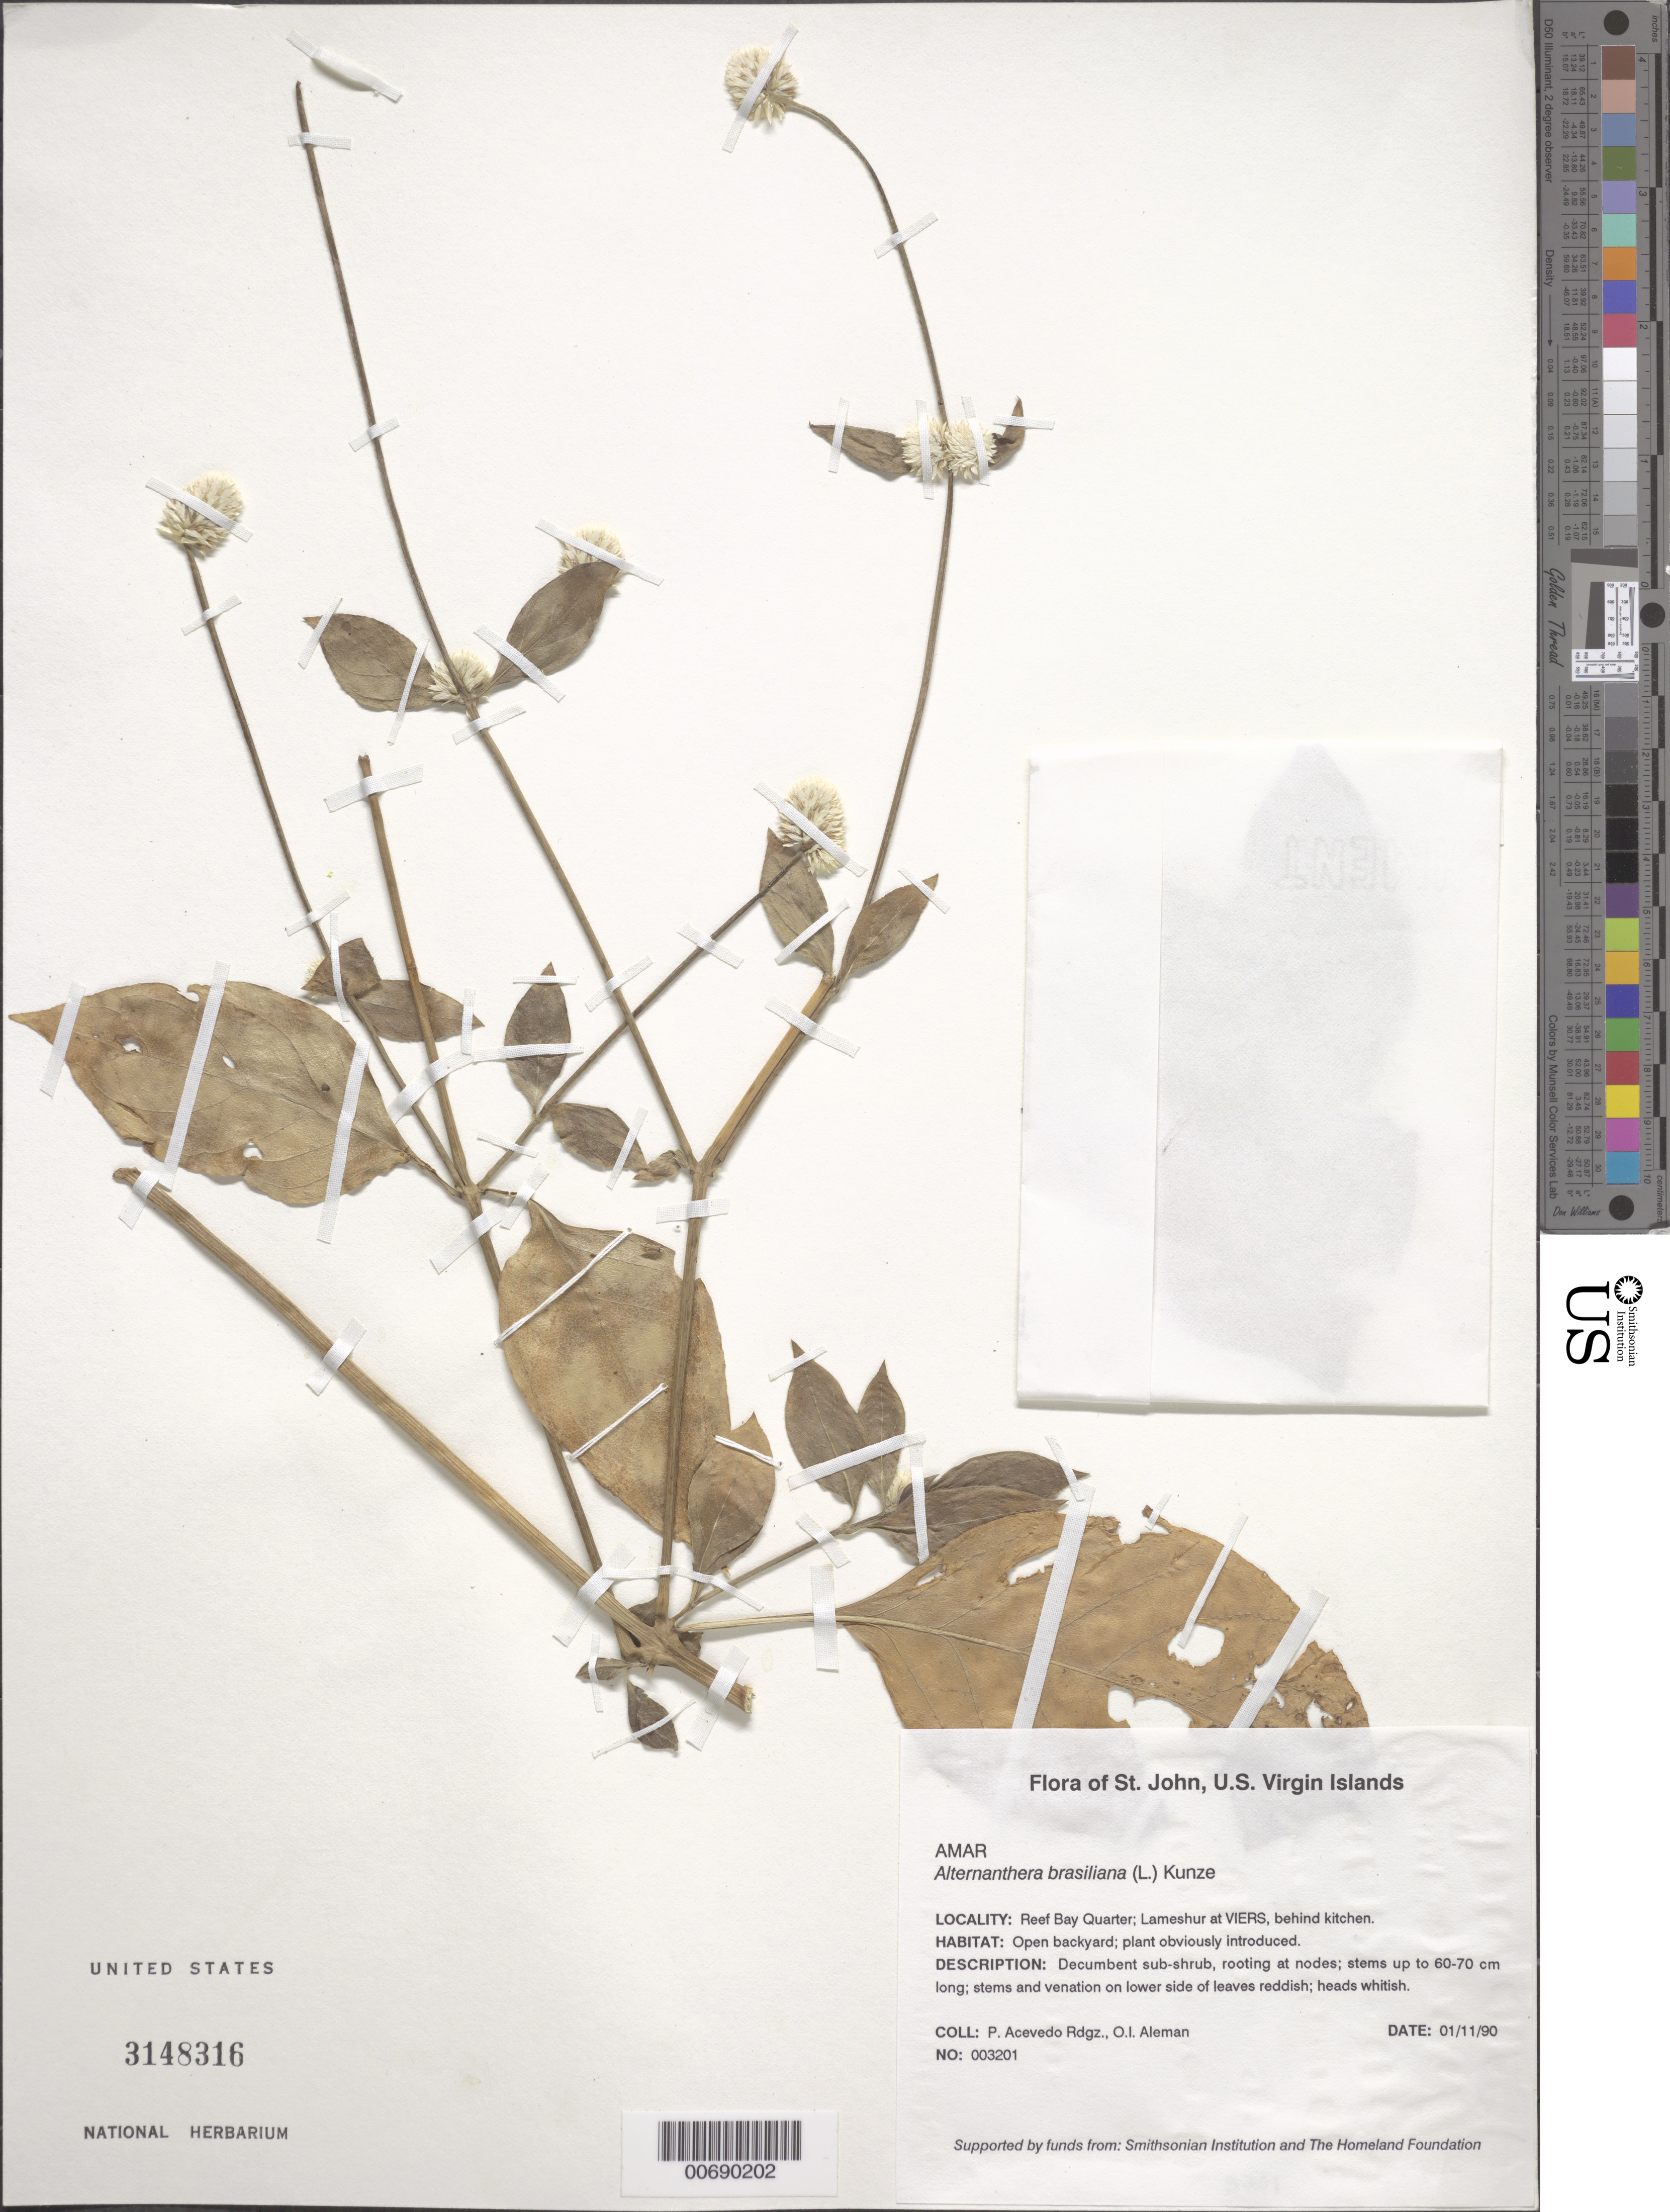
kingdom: Plantae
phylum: Tracheophyta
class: Magnoliopsida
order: Caryophyllales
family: Amaranthaceae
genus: Alternanthera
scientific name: Alternanthera brasiliana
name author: (L.) Kuntze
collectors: P. Acevedo-Rodr. & O. Alemán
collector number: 3201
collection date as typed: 11 Jan 1990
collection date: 1990-01-11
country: U.S. Virgin Islands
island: St. John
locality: VIERS, behind kitchen.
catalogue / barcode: US 3148316